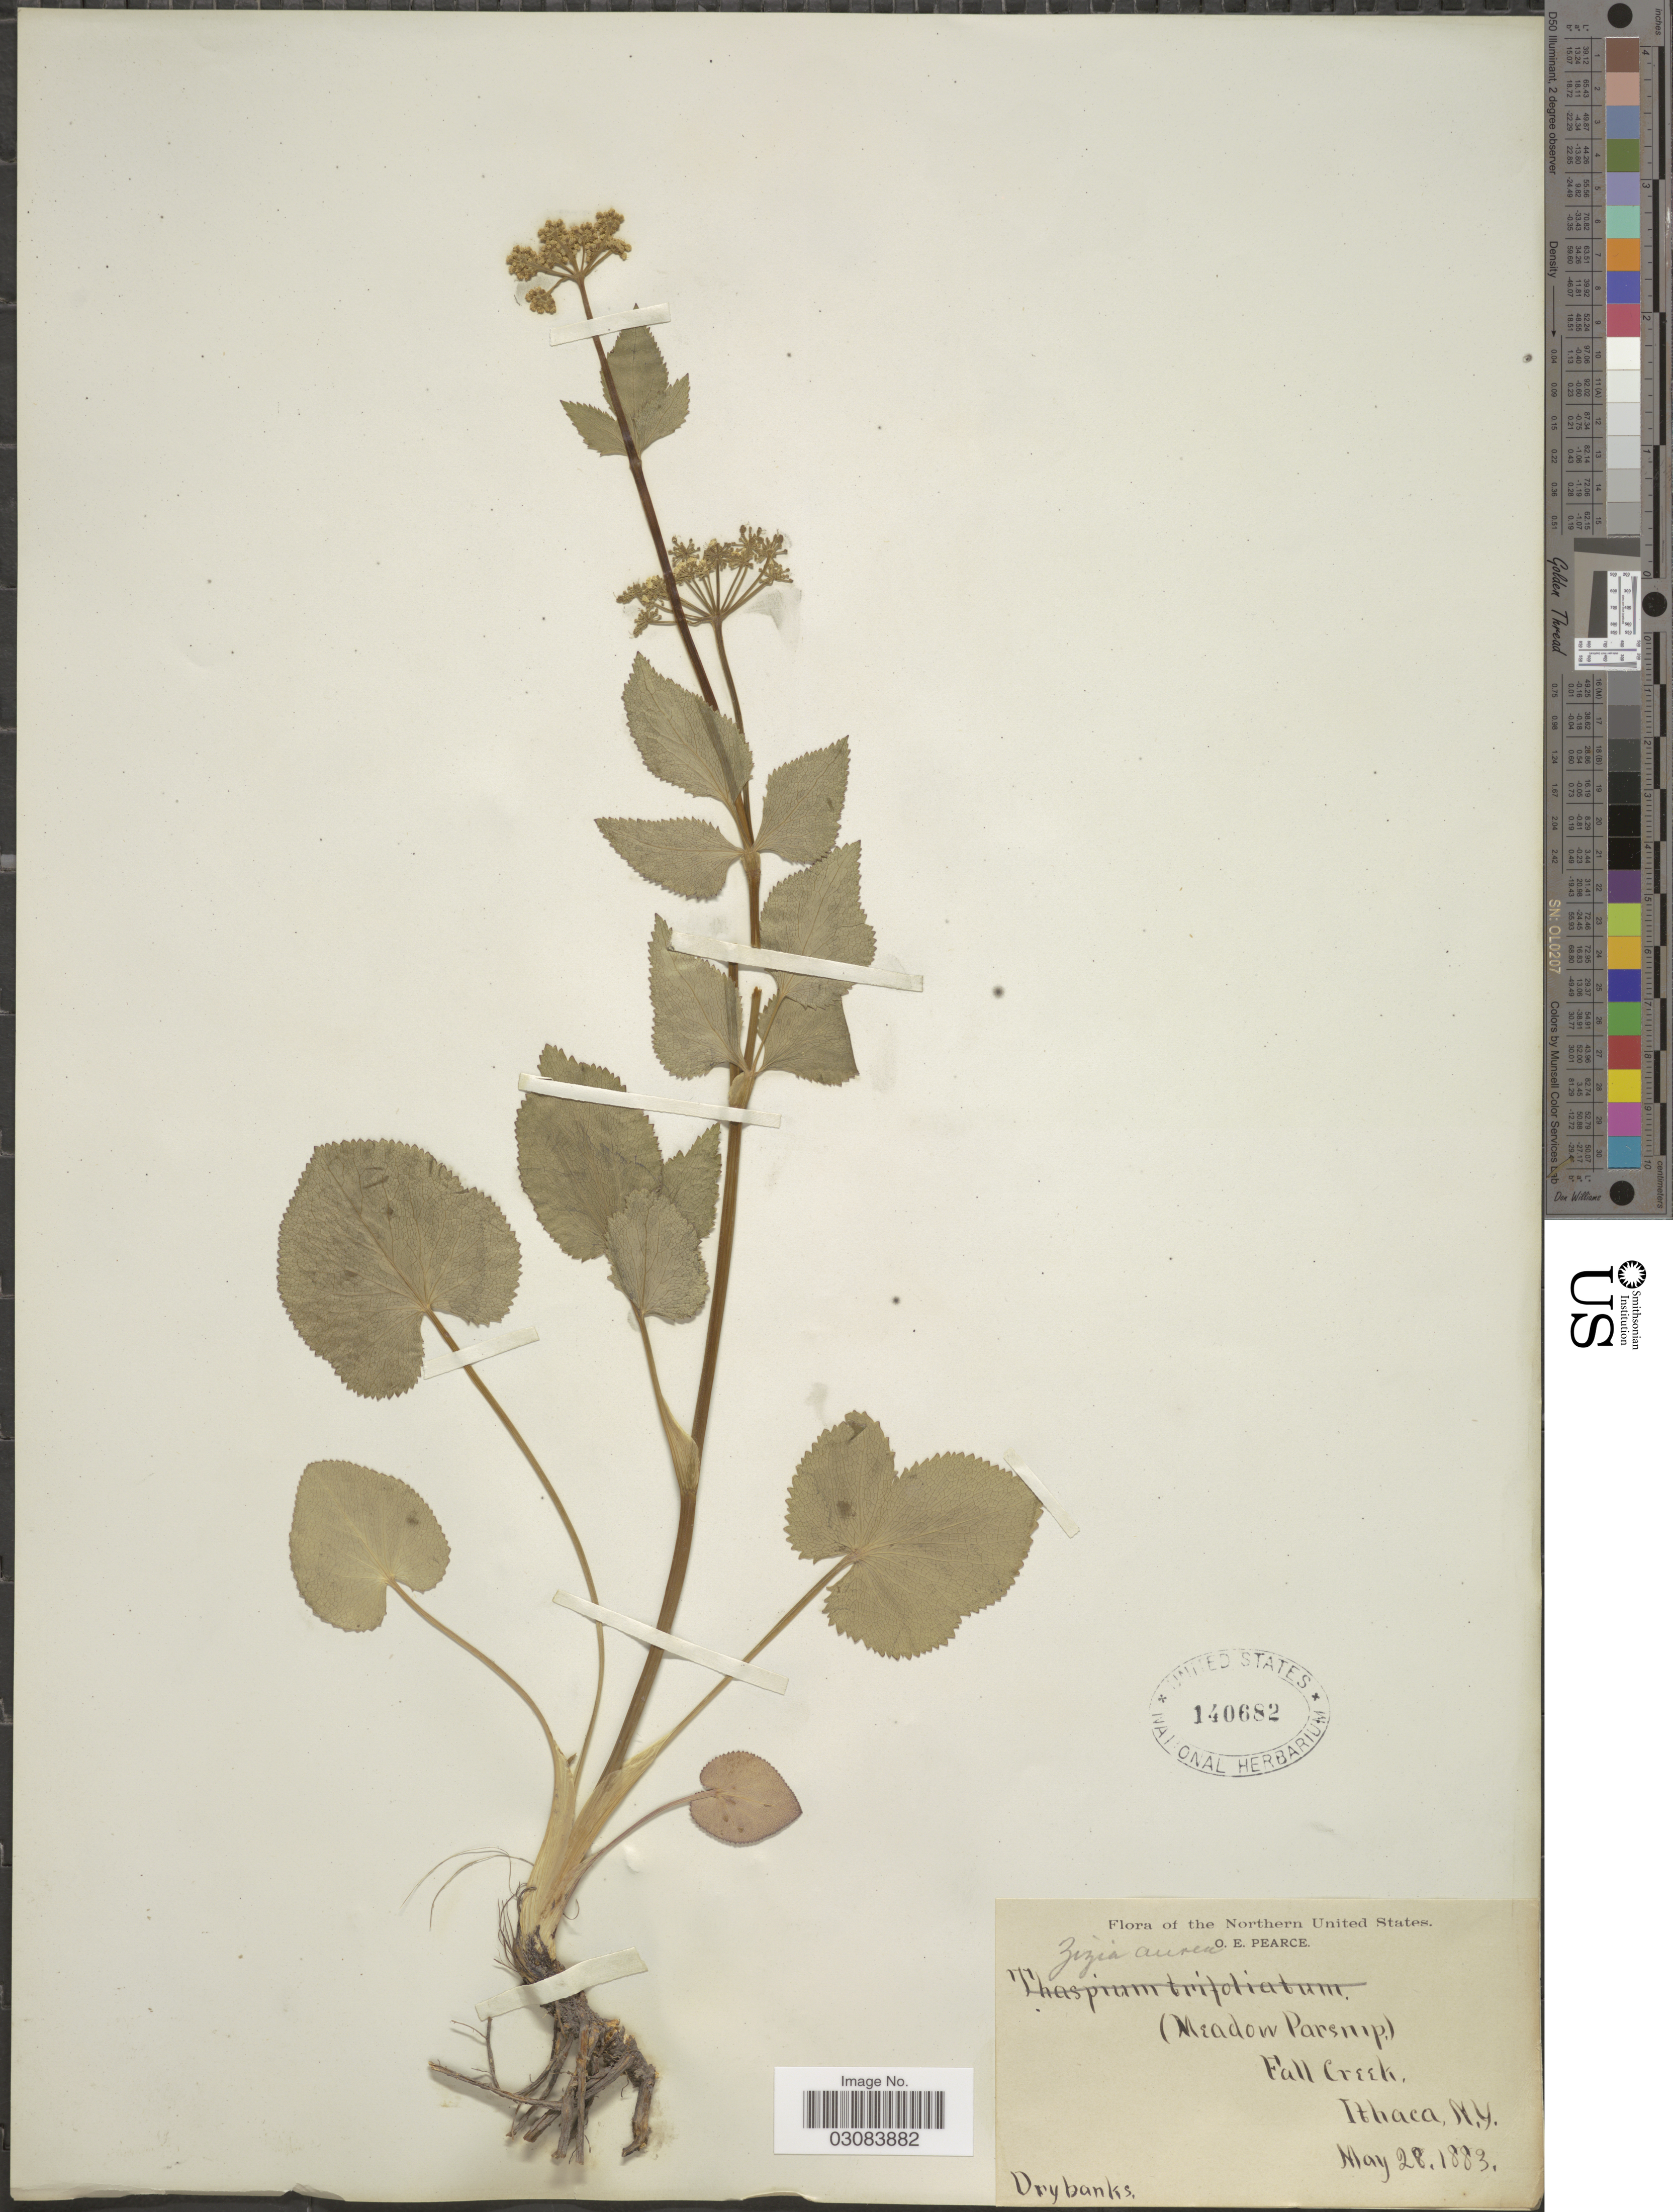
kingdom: Plantae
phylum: Tracheophyta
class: Magnoliopsida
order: Apiales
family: Apiaceae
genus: Zizia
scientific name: Zizia aptera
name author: (A. Gray) Fernald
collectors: O. E. Pearce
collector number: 177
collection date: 1883-05-28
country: United States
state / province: New York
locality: (Meadow Parsnip) Fall Creek, Ithaca.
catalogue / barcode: US 140682